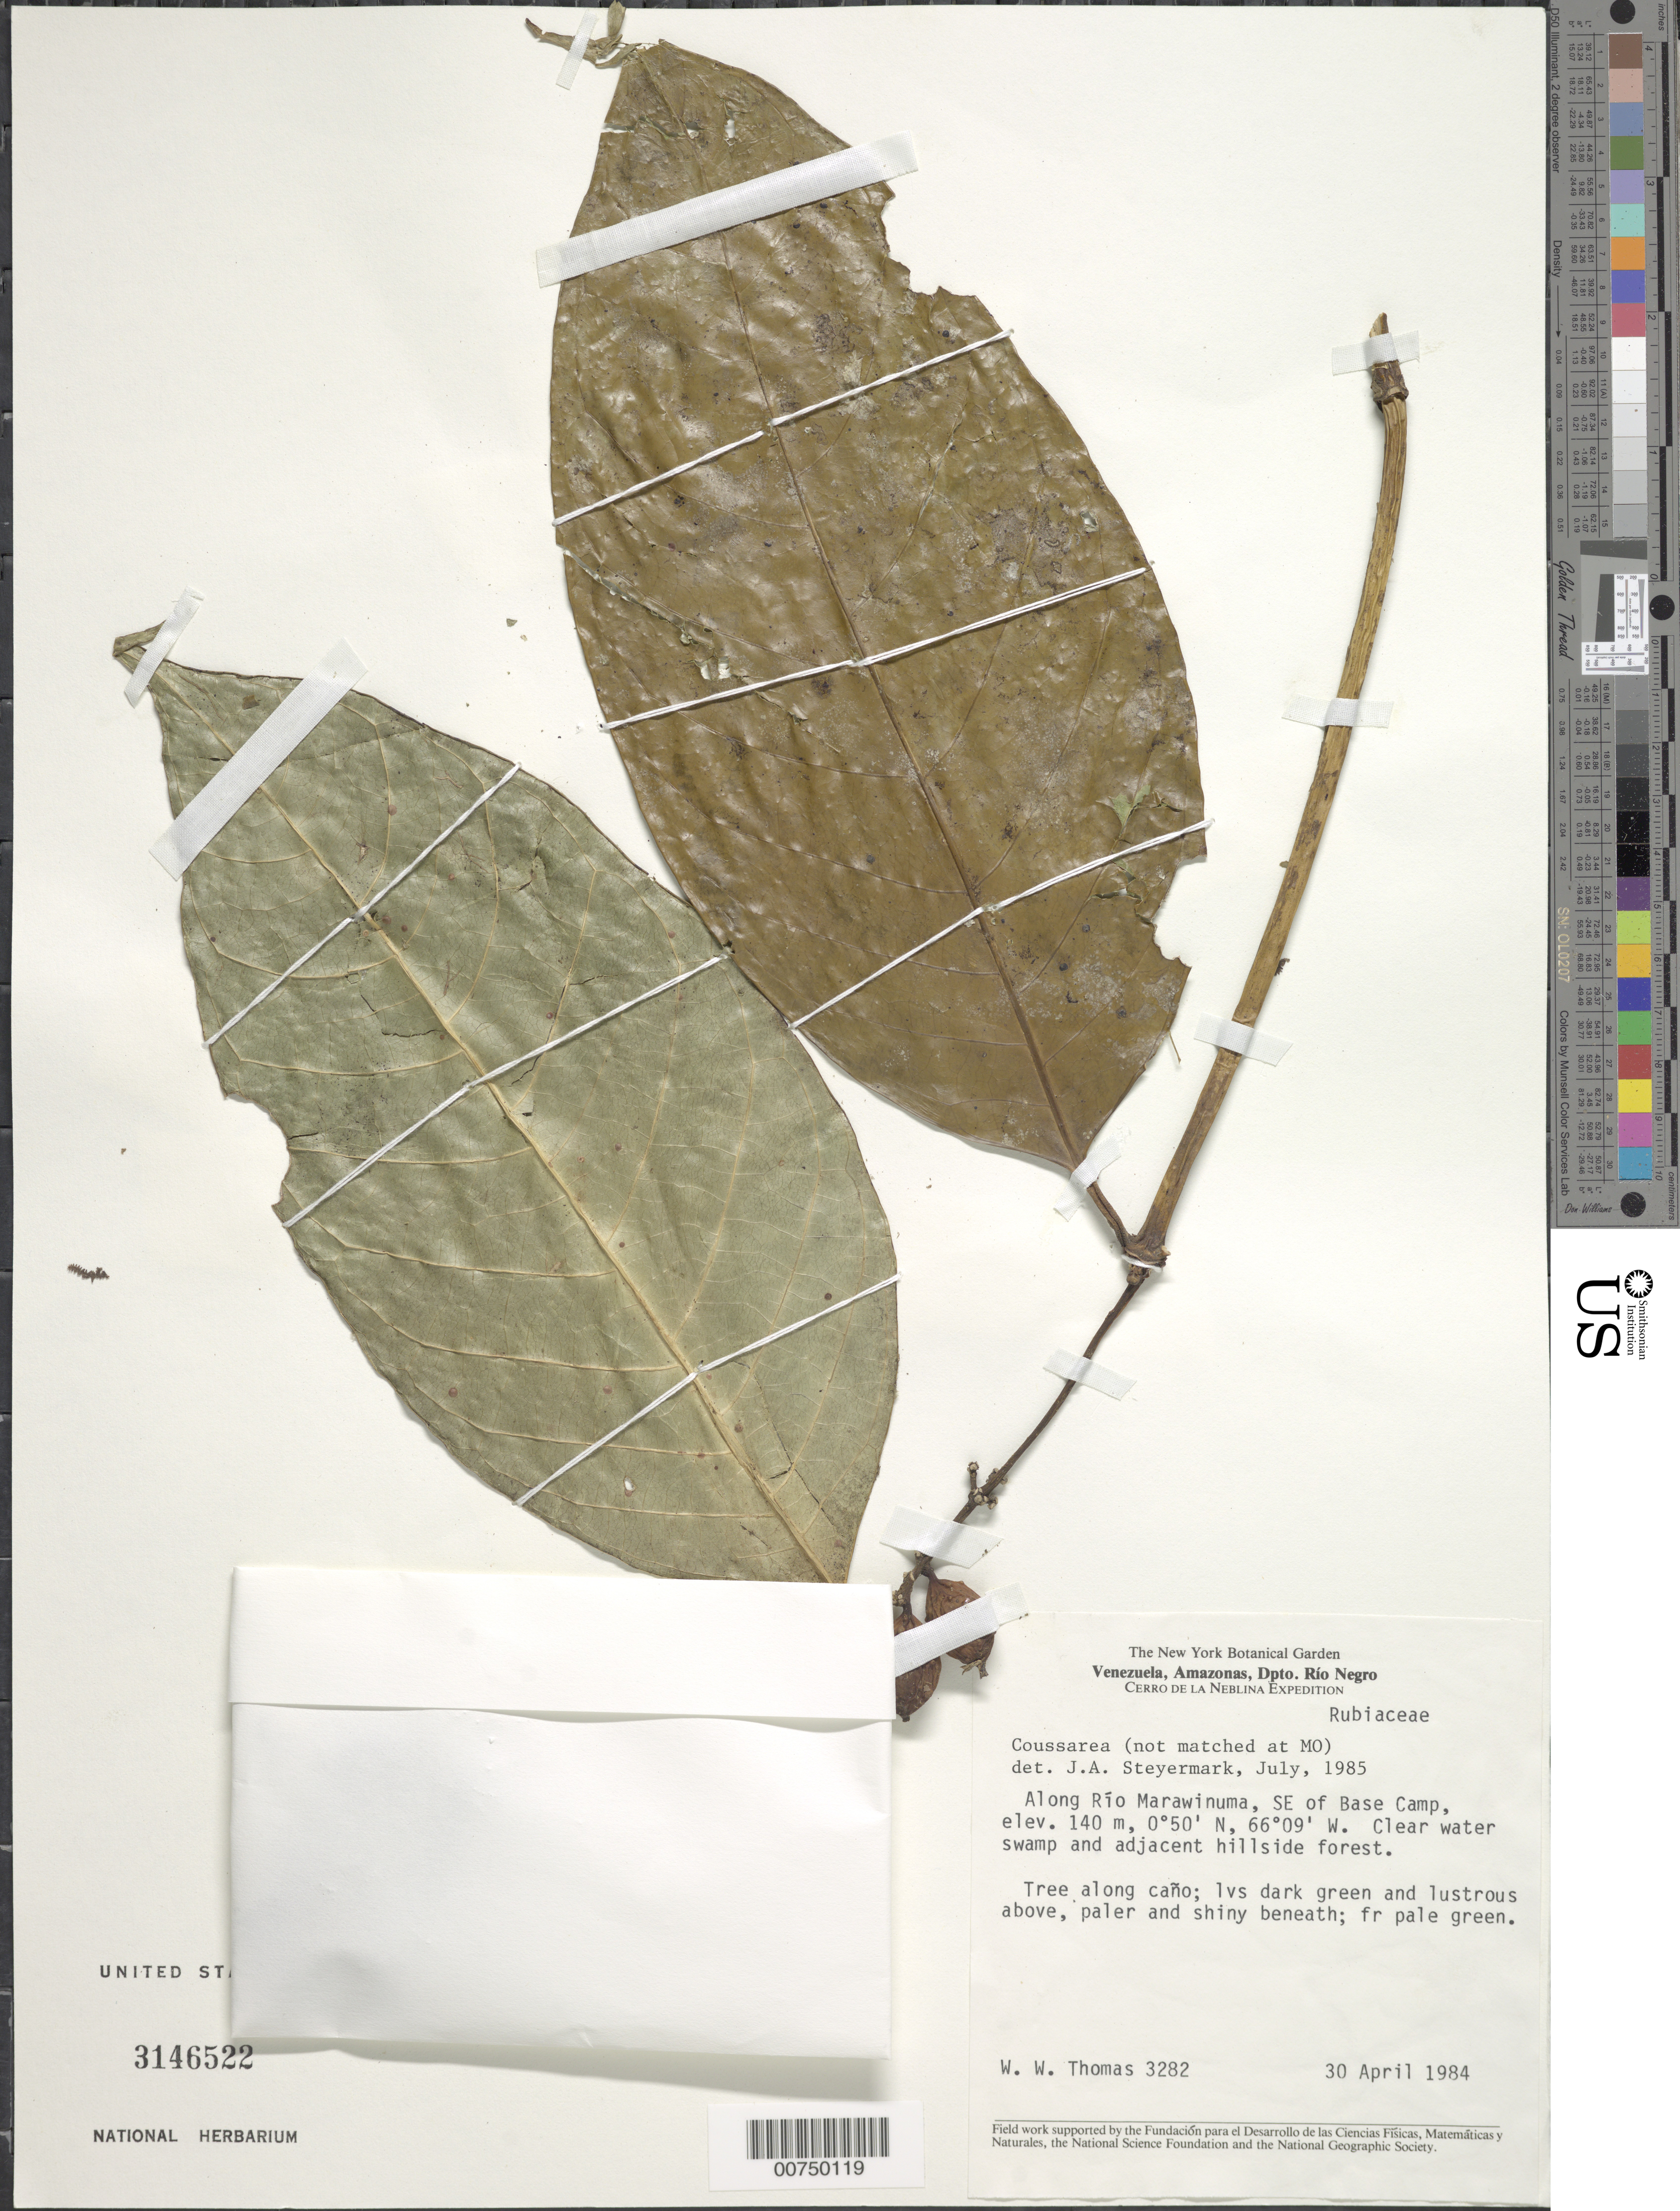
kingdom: Plantae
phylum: Tracheophyta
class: Magnoliopsida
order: Gentianales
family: Rubiaceae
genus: Coussarea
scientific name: Coussarea sp.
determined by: Steyermark, Julian A., (VEN)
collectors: W. W. Thomas & G. Bacchus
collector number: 3282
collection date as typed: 30-Apr-84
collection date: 1984-04-30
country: Venezuela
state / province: Amazonas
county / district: Río Negro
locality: Cerro de La Neblina, along Río Marawinuma, E of base camp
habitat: Clear water swamp and adjacent hillside forest, along cano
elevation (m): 140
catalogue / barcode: US 3146522